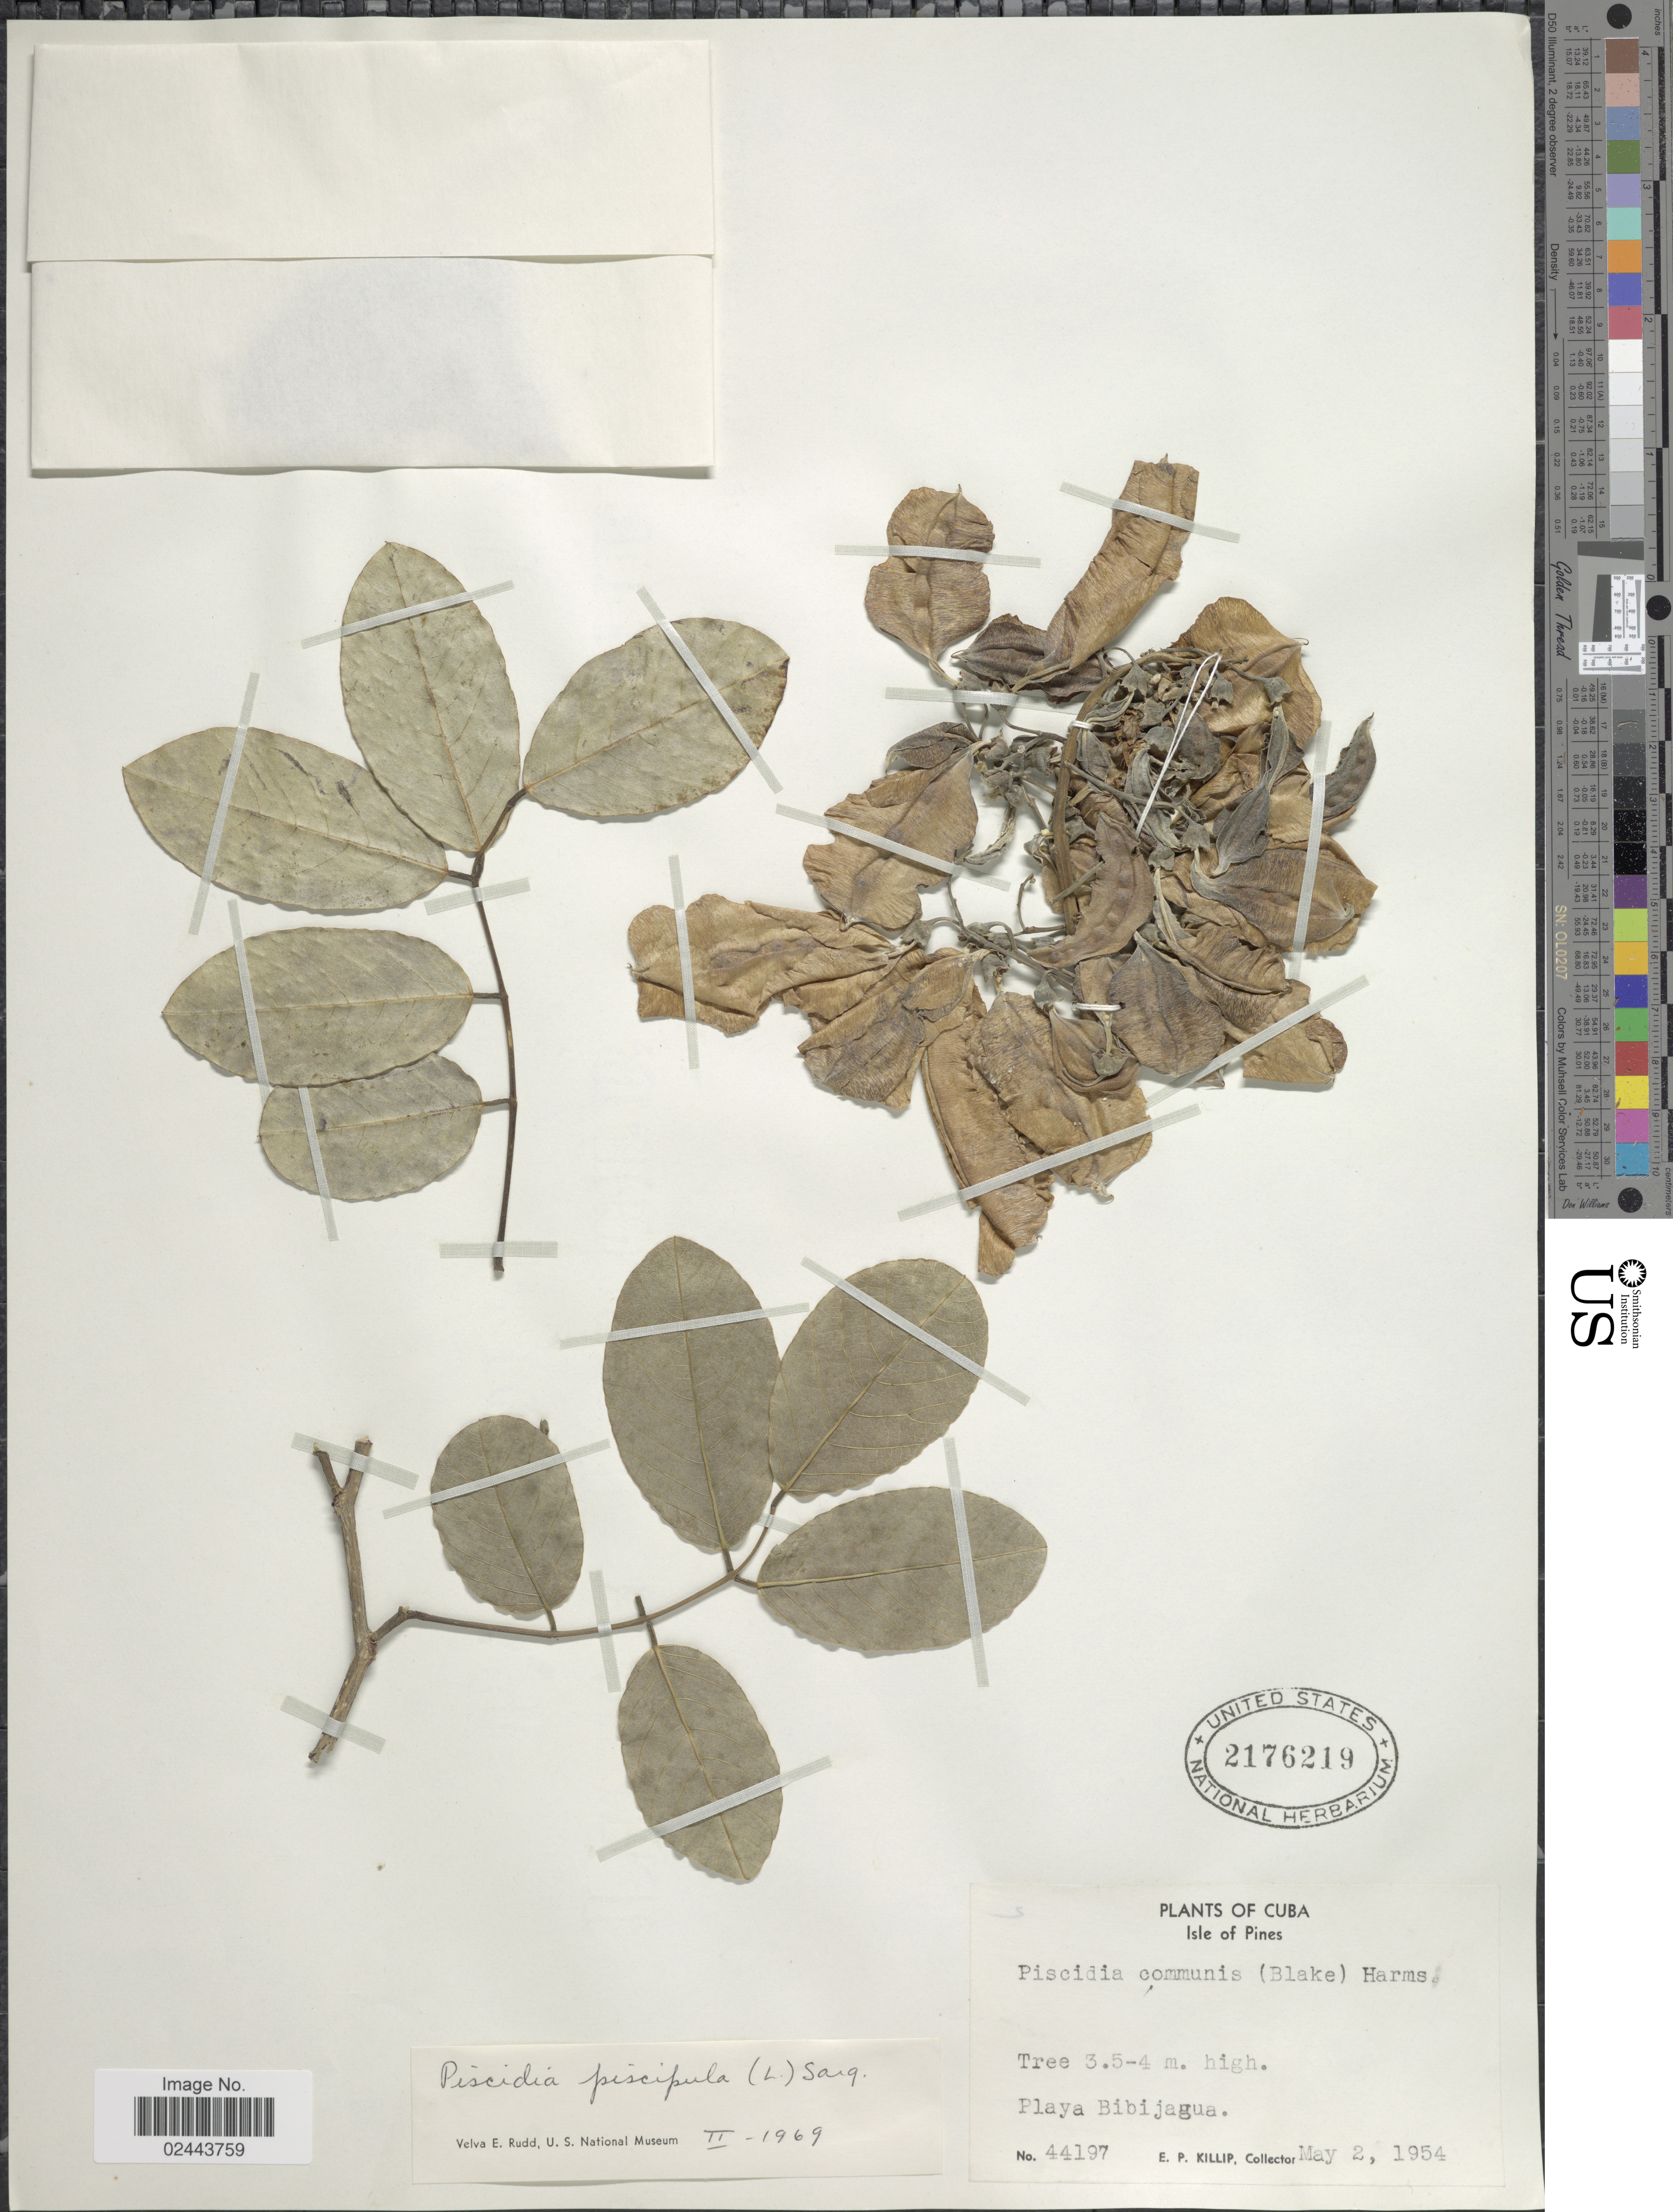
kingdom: Plantae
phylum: Tracheophyta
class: Magnoliopsida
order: Fabales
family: Fabaceae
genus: Piscidia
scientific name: Piscidia piscipula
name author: (L.) Sarg.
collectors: E. P. Killip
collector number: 44197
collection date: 1954-05-02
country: Cuba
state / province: Isla de la Juventud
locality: Isle of Pines, Playa Bibijagua.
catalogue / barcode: US 2176219